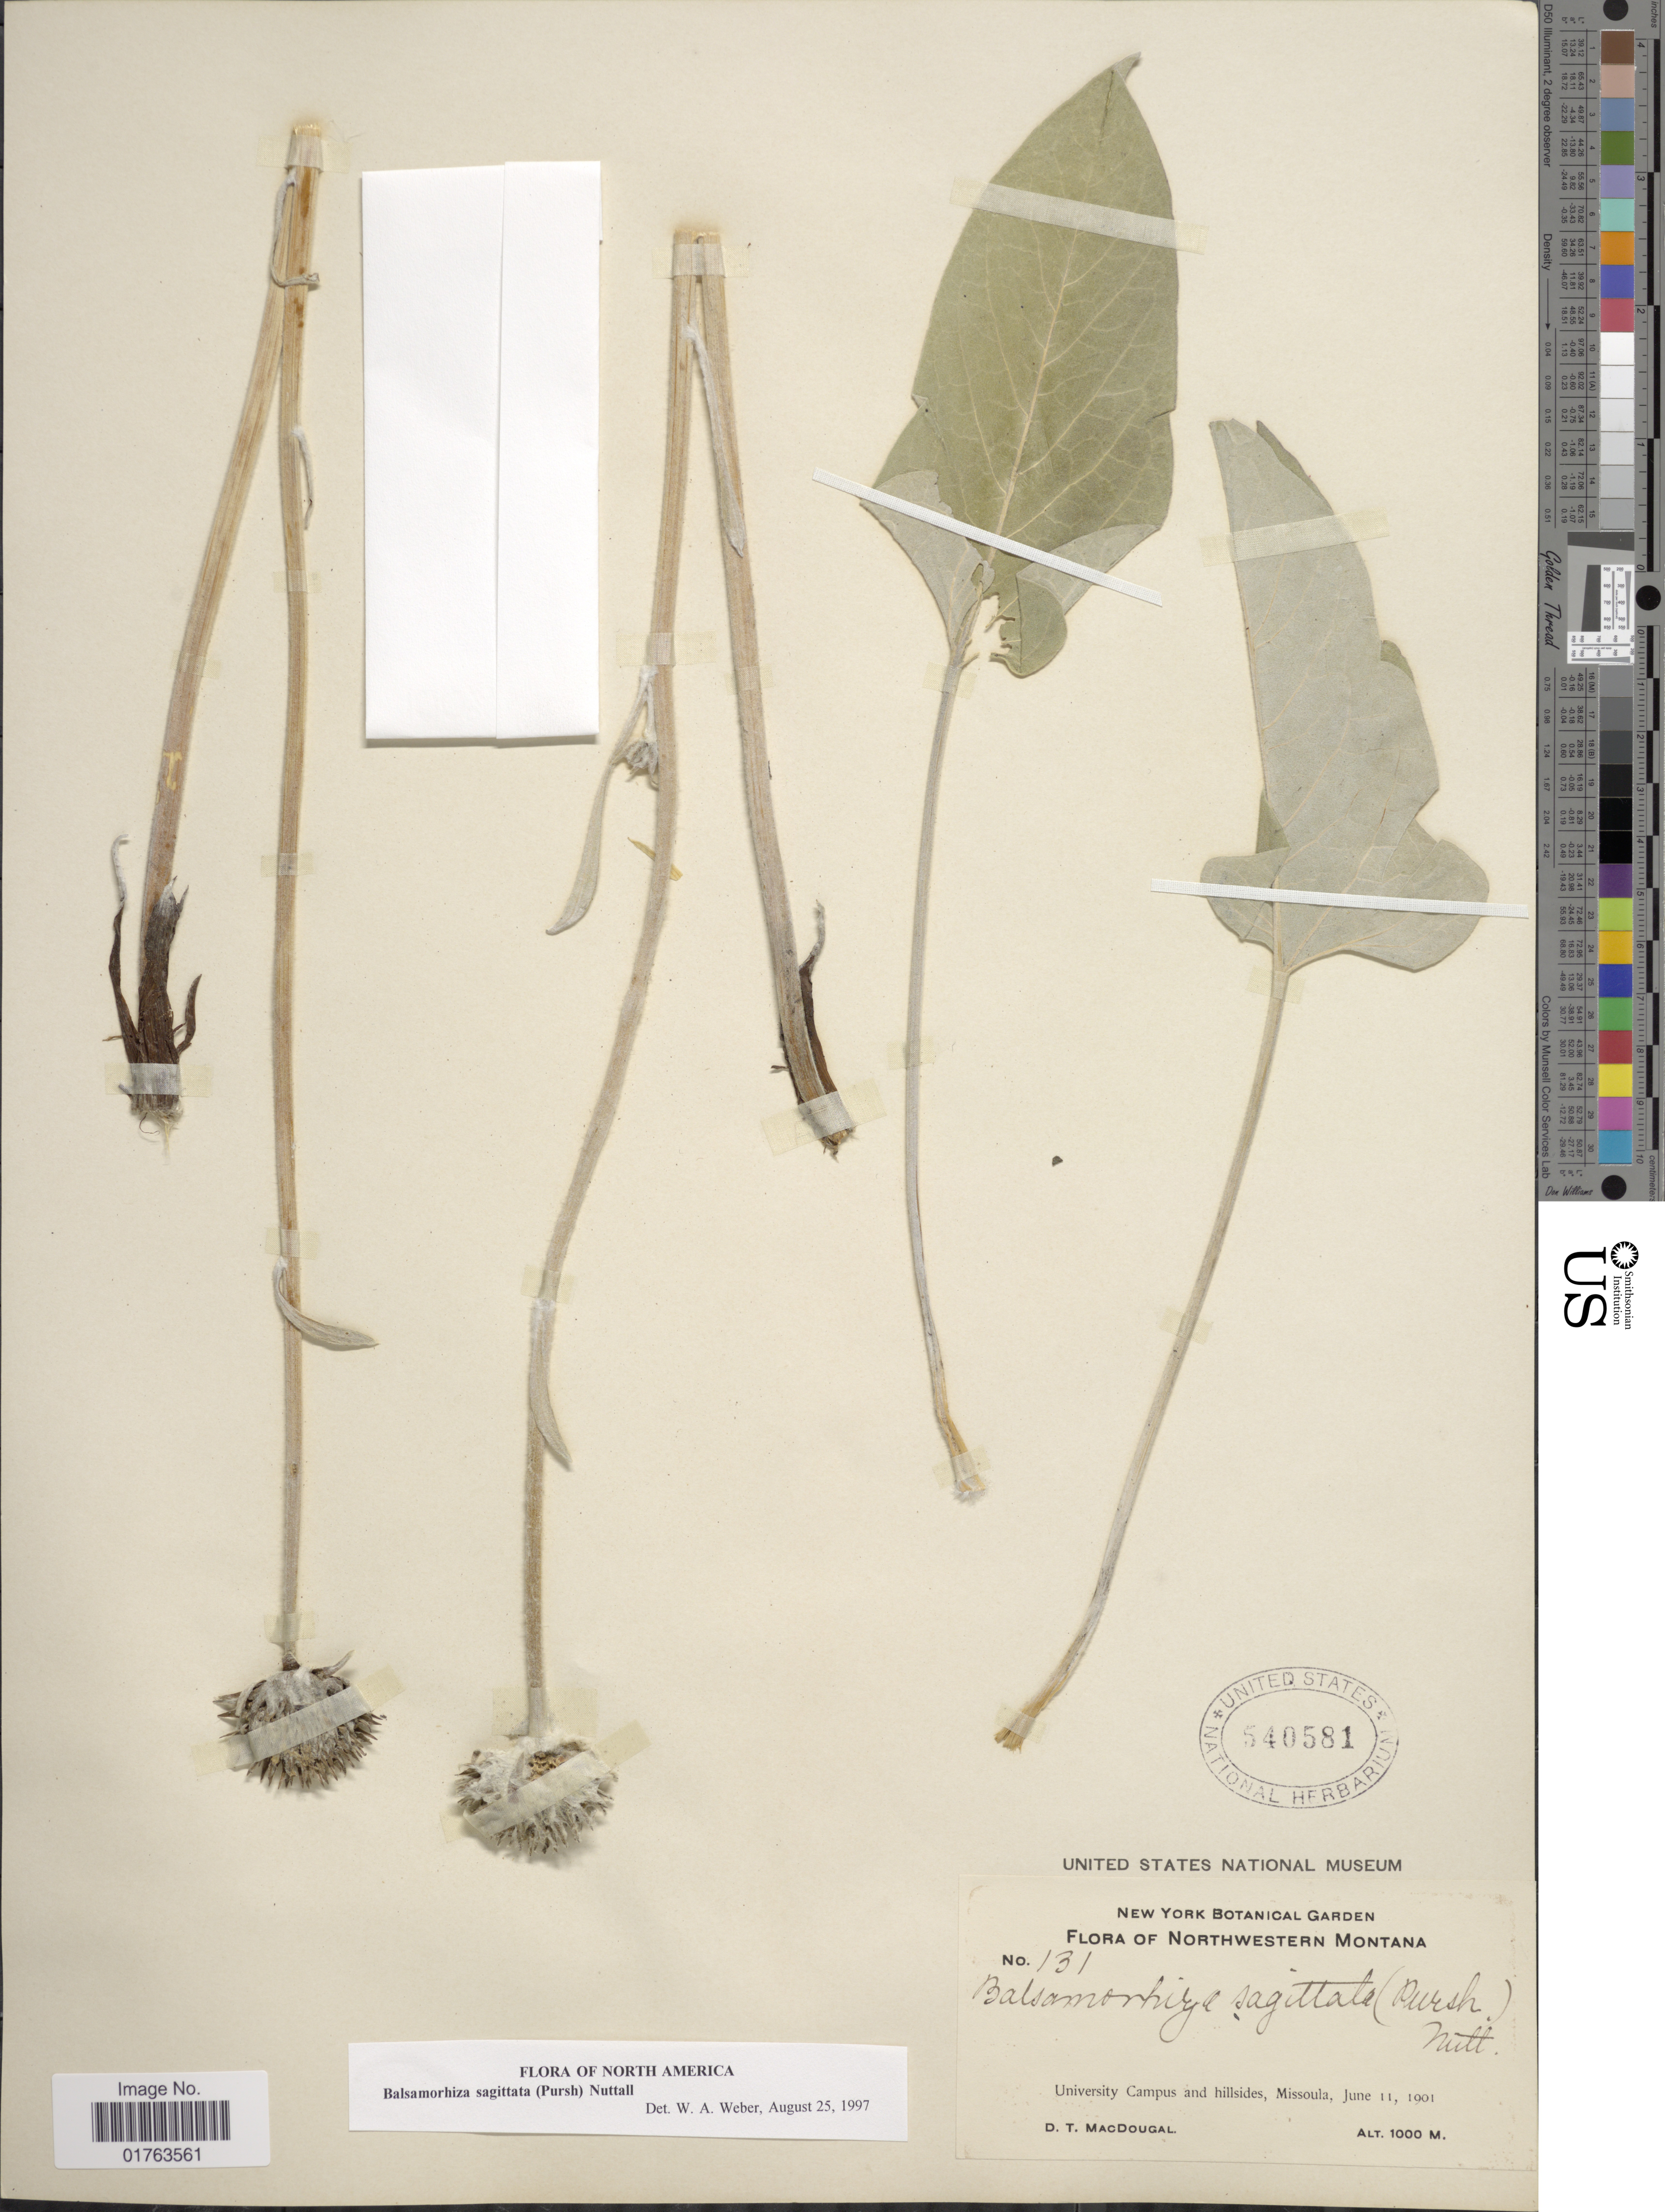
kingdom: Plantae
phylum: Tracheophyta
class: Magnoliopsida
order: Asterales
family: Asteraceae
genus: Balsamorhiza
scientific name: Balsamorhiza sagittata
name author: (Pursh) Nutt.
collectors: D. T. MacDougal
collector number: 131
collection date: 1901-06-11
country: United States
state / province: Montana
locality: Northwestern Montana, University Campus and hillsides, Missoula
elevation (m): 1000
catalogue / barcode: US 540581